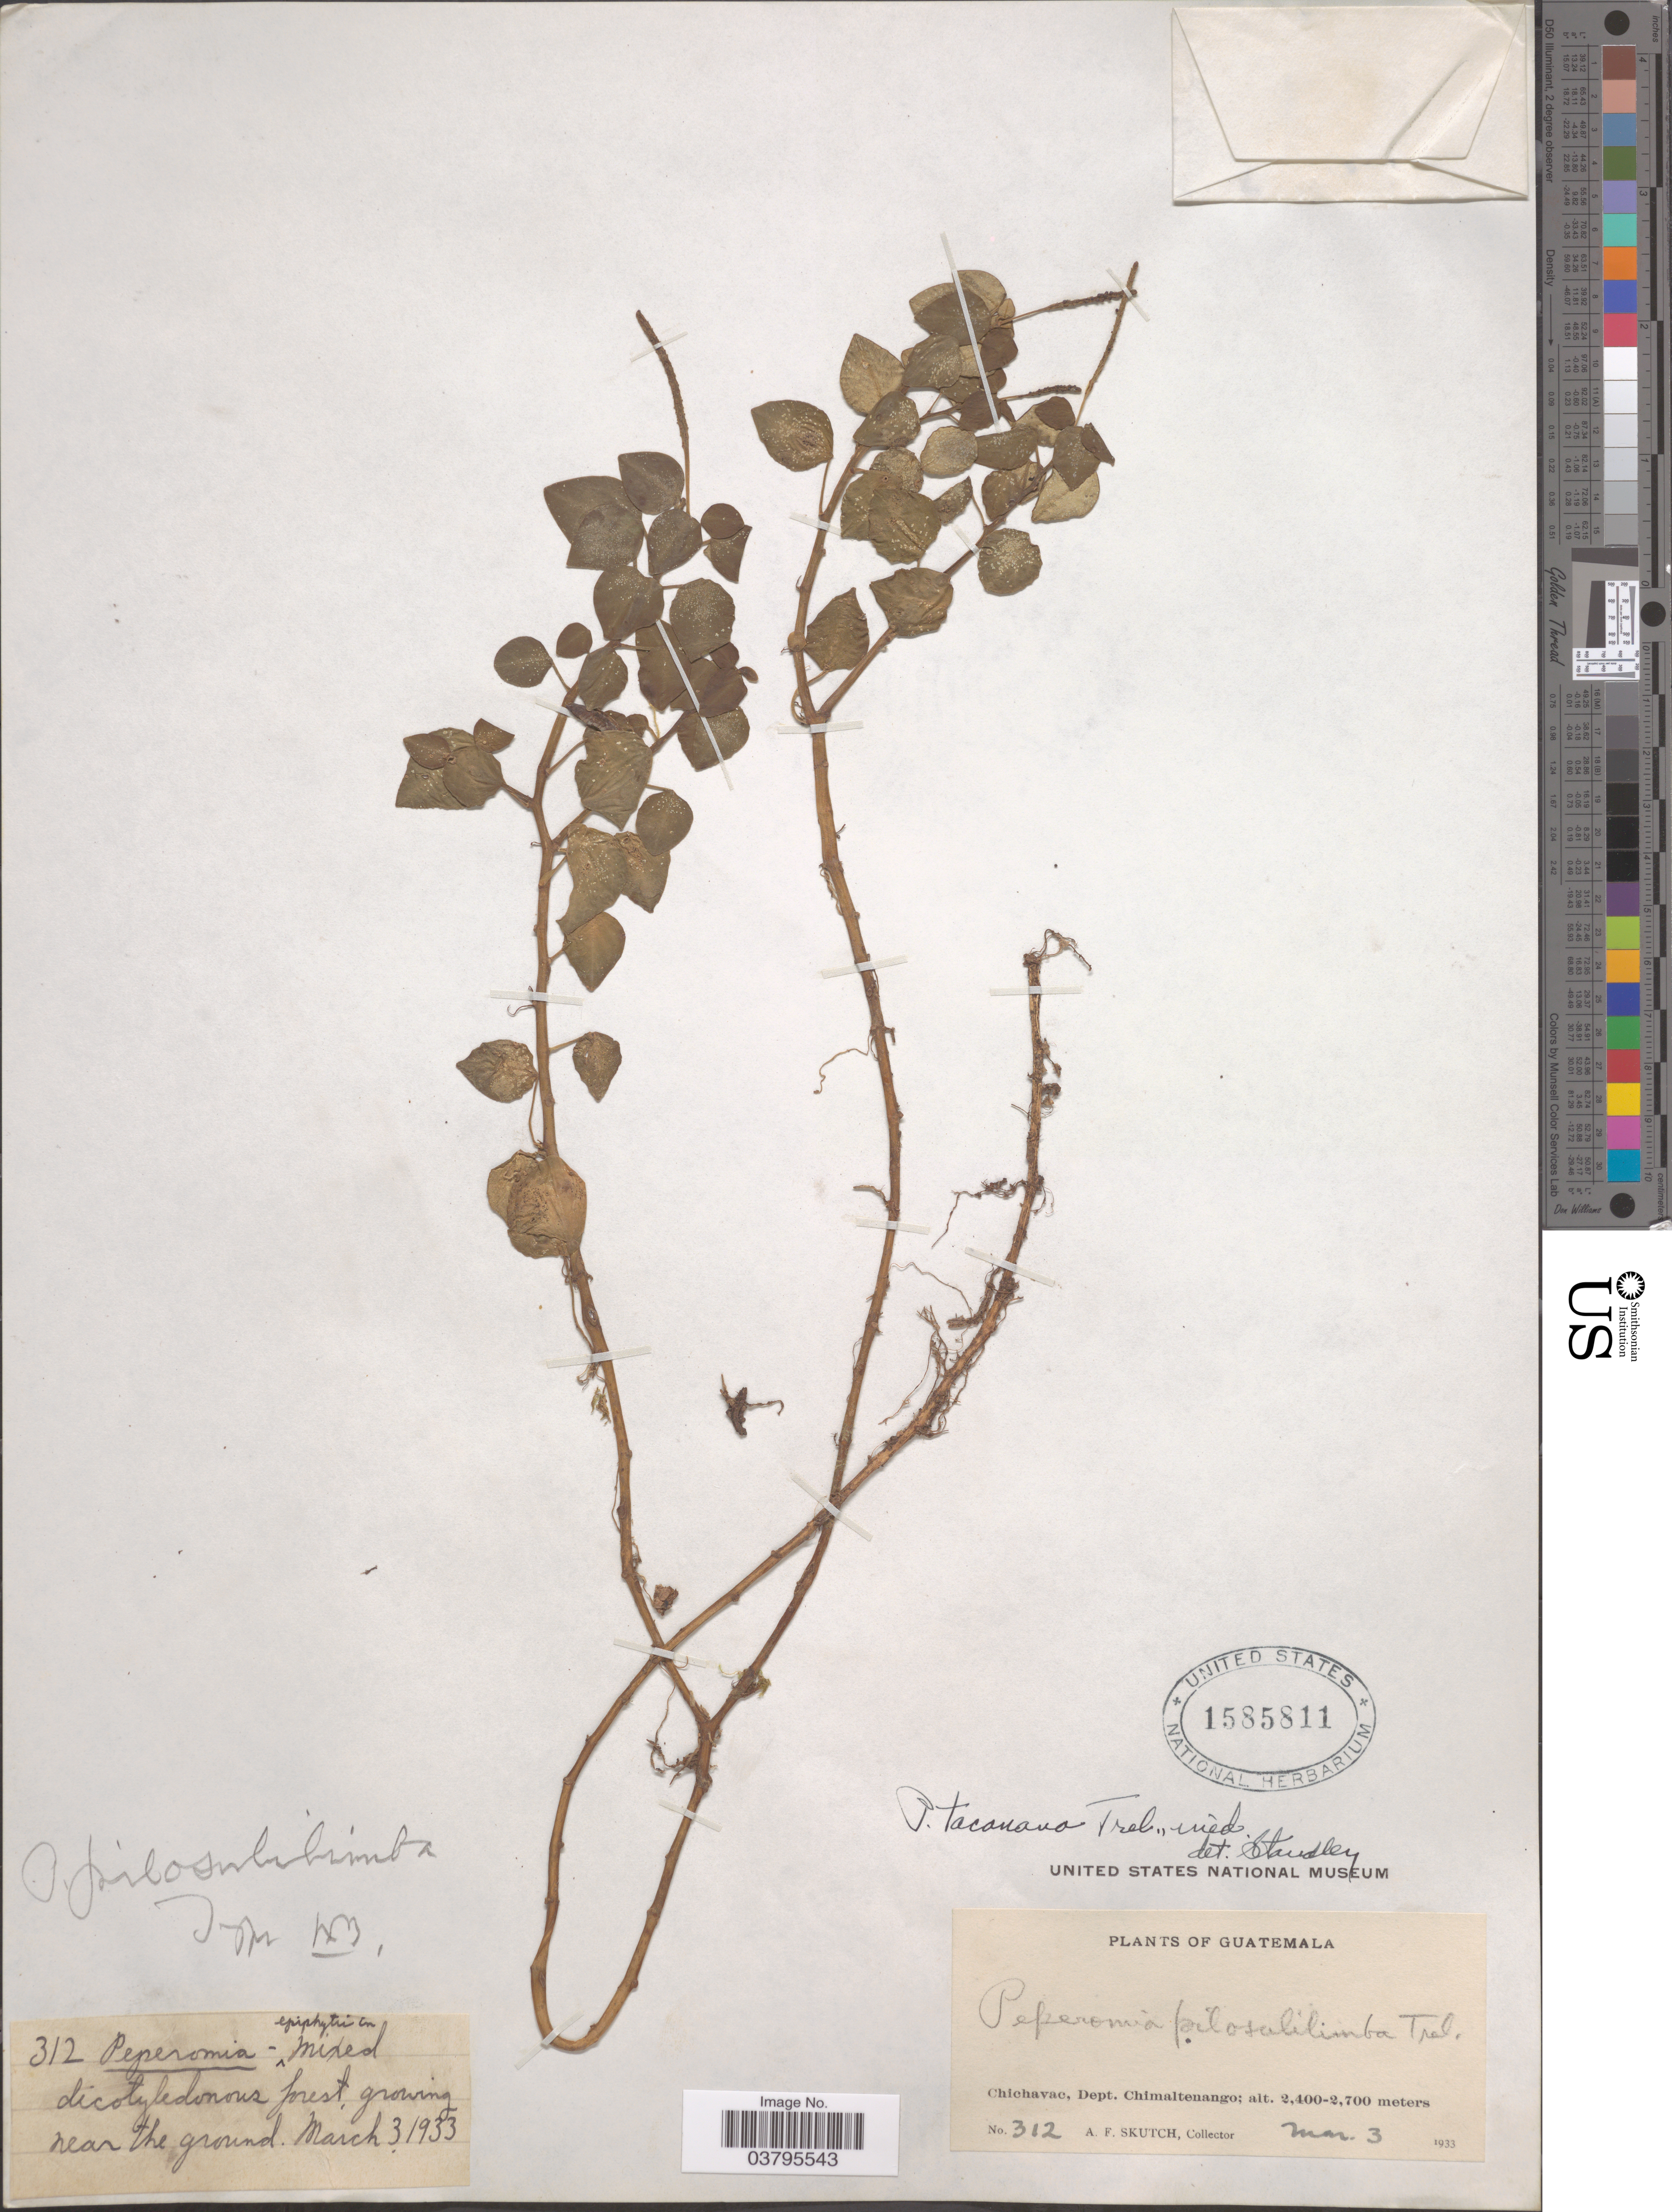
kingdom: Plantae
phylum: Tracheophyta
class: Magnoliopsida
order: Piperales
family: Piperaceae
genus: Peperomia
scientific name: Peperomia puberulilimba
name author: C. DC.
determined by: Jiménez, José Estaban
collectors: A. F. Skutch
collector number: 312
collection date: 1933-03-03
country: Guatemala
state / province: Chimaltenango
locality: Chichavac, Dept. Chimaltenango.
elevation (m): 2400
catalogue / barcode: US 1585811